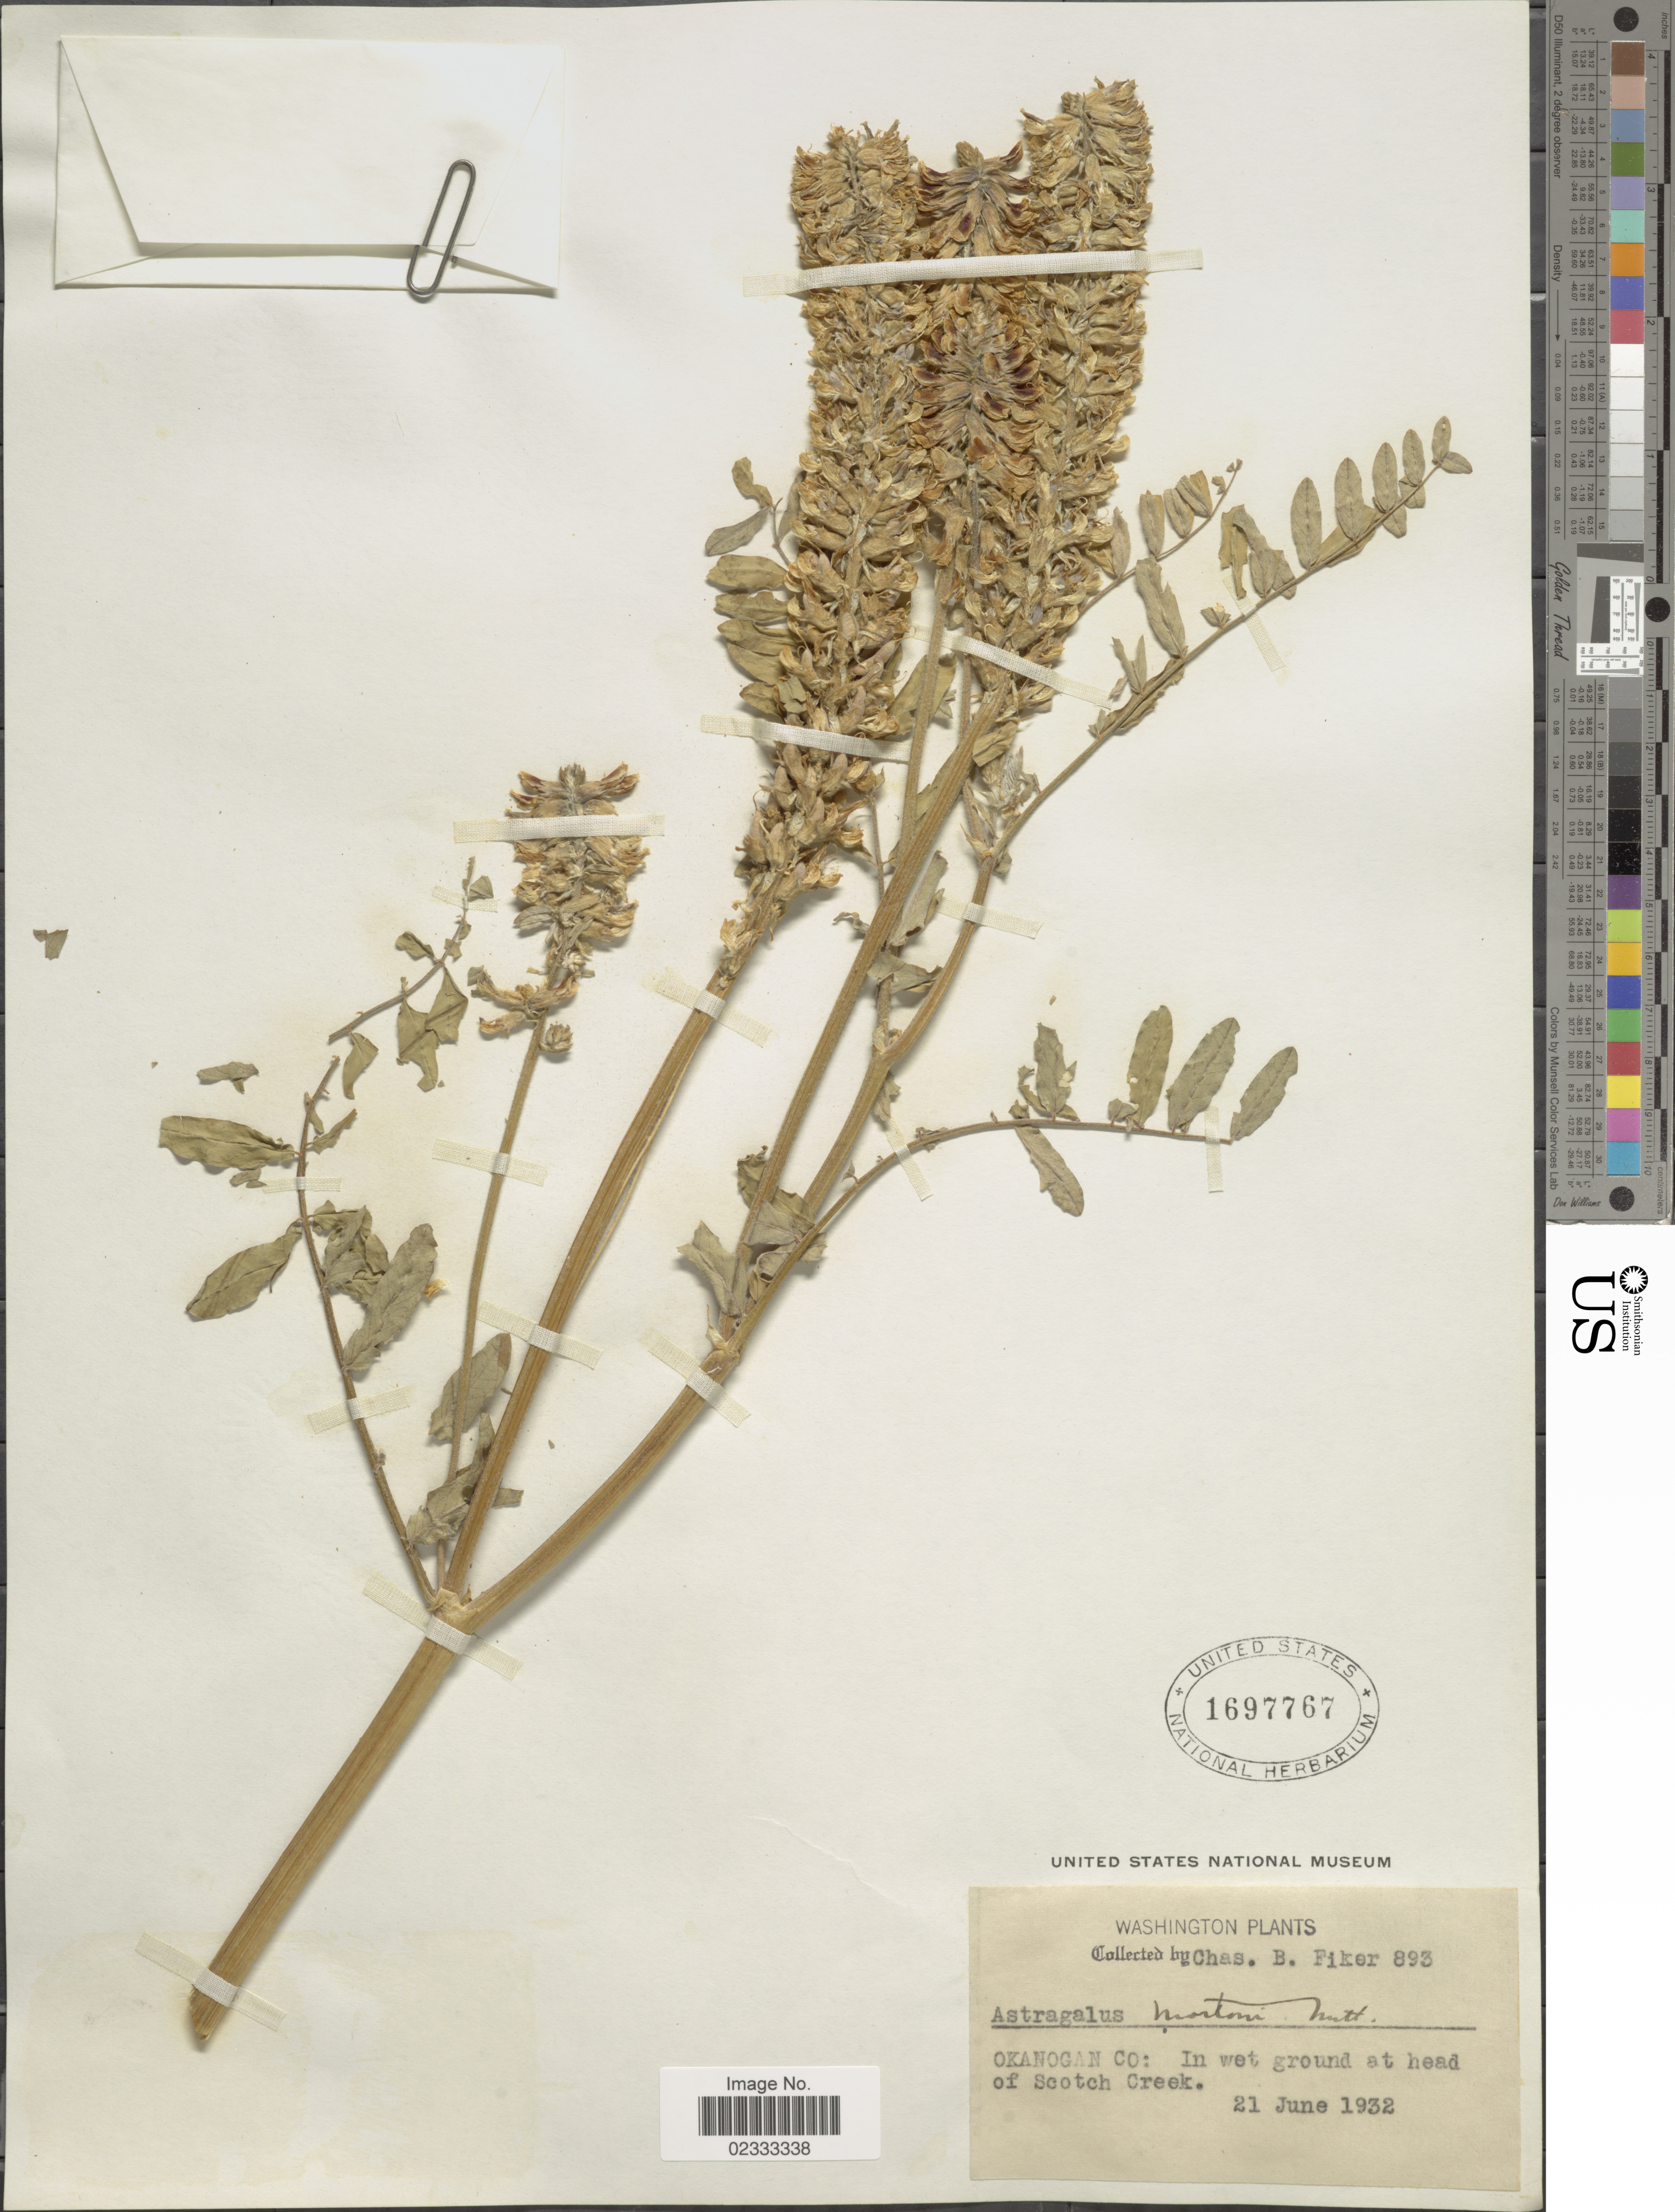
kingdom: Plantae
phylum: Tracheophyta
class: Magnoliopsida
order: Fabales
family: Fabaceae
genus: Astragalus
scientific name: Astragalus mortonii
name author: Nutt.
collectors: C. Fiker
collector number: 893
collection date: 1932-06-21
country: United States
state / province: Washington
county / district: Okanogan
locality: Okanogan Co: in wet ground at head of Scotch Creek.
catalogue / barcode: US 1697767